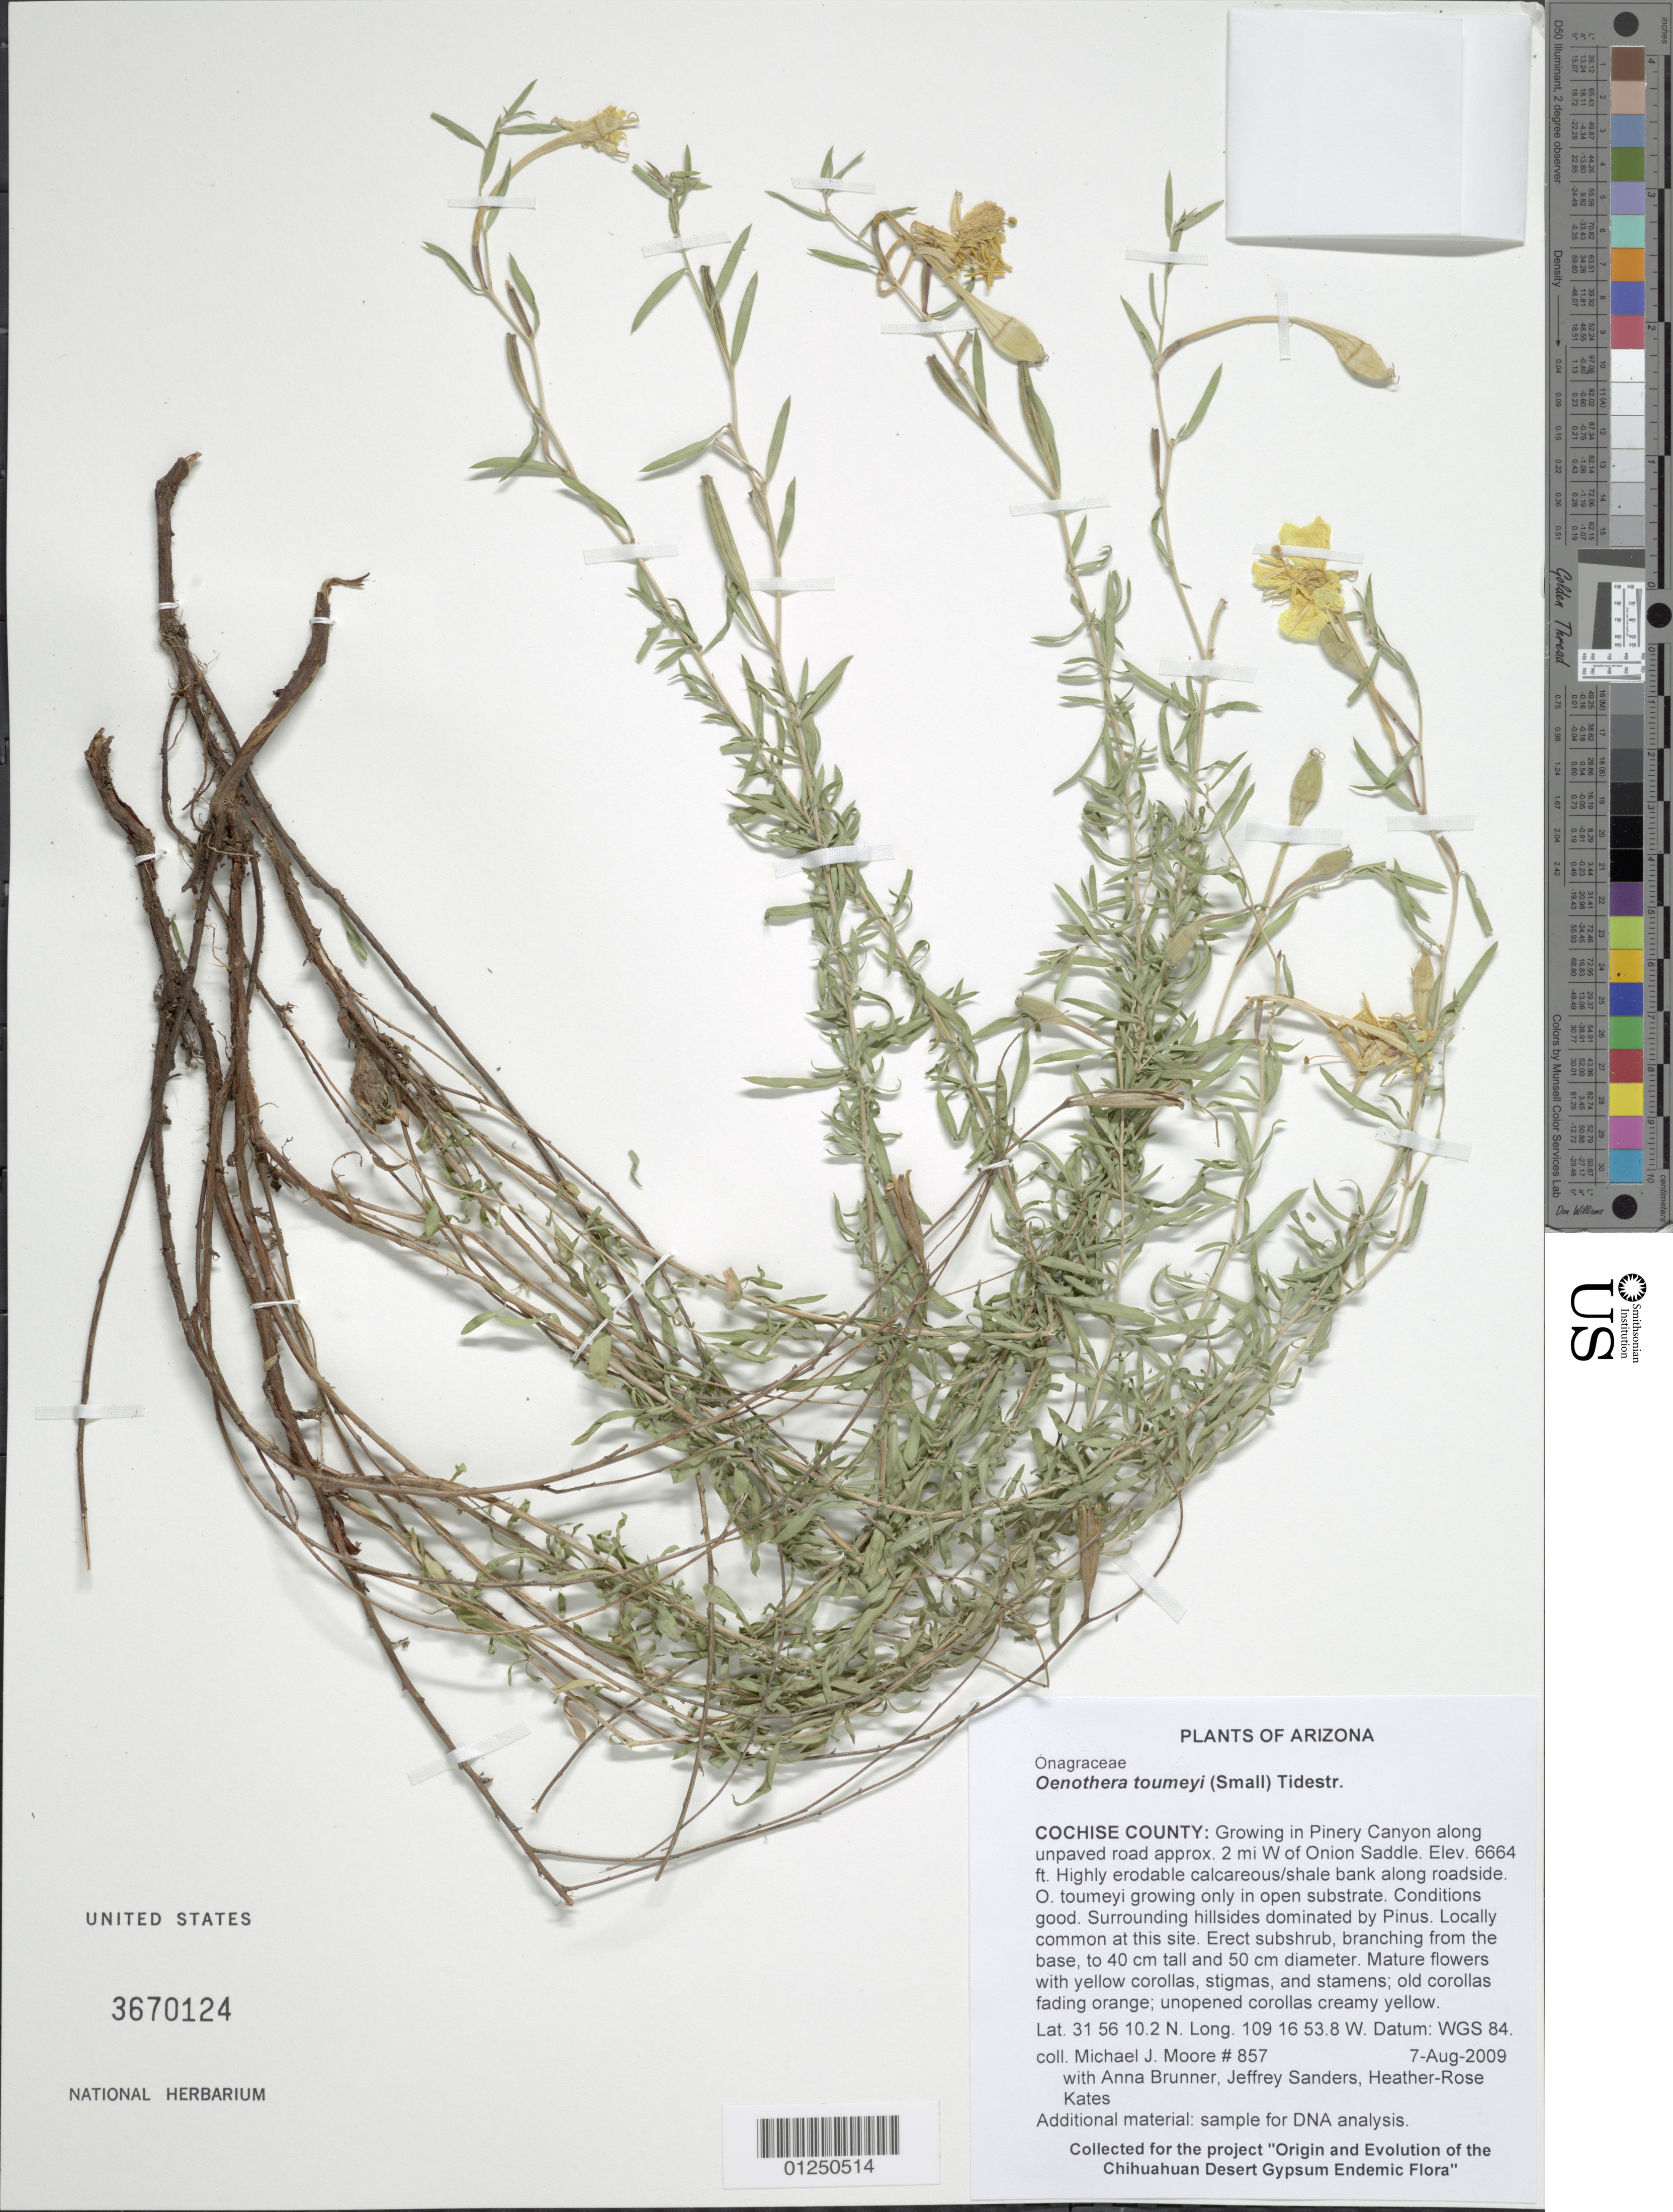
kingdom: Plantae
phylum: Tracheophyta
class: Magnoliopsida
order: Myrtales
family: Onagraceae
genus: Oenothera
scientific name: Oenothera toumeyi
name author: (Small) Tidestr.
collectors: M. J. Moore, A. Brunner, J. Sanders & H.-R. Kates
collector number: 857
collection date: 2005-08-06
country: United States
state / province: Arizona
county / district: Cochise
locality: Growing in Pinery Canyon along unpaved road approx. 2 mi W of Onion Saddle.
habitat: Highly erodable calcareous/shale bank along roadside. Calylophus groiwng only in open substrate. Conditions good. Surrounding hillsides dominated by Pinus.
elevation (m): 2031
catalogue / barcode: US 3670124